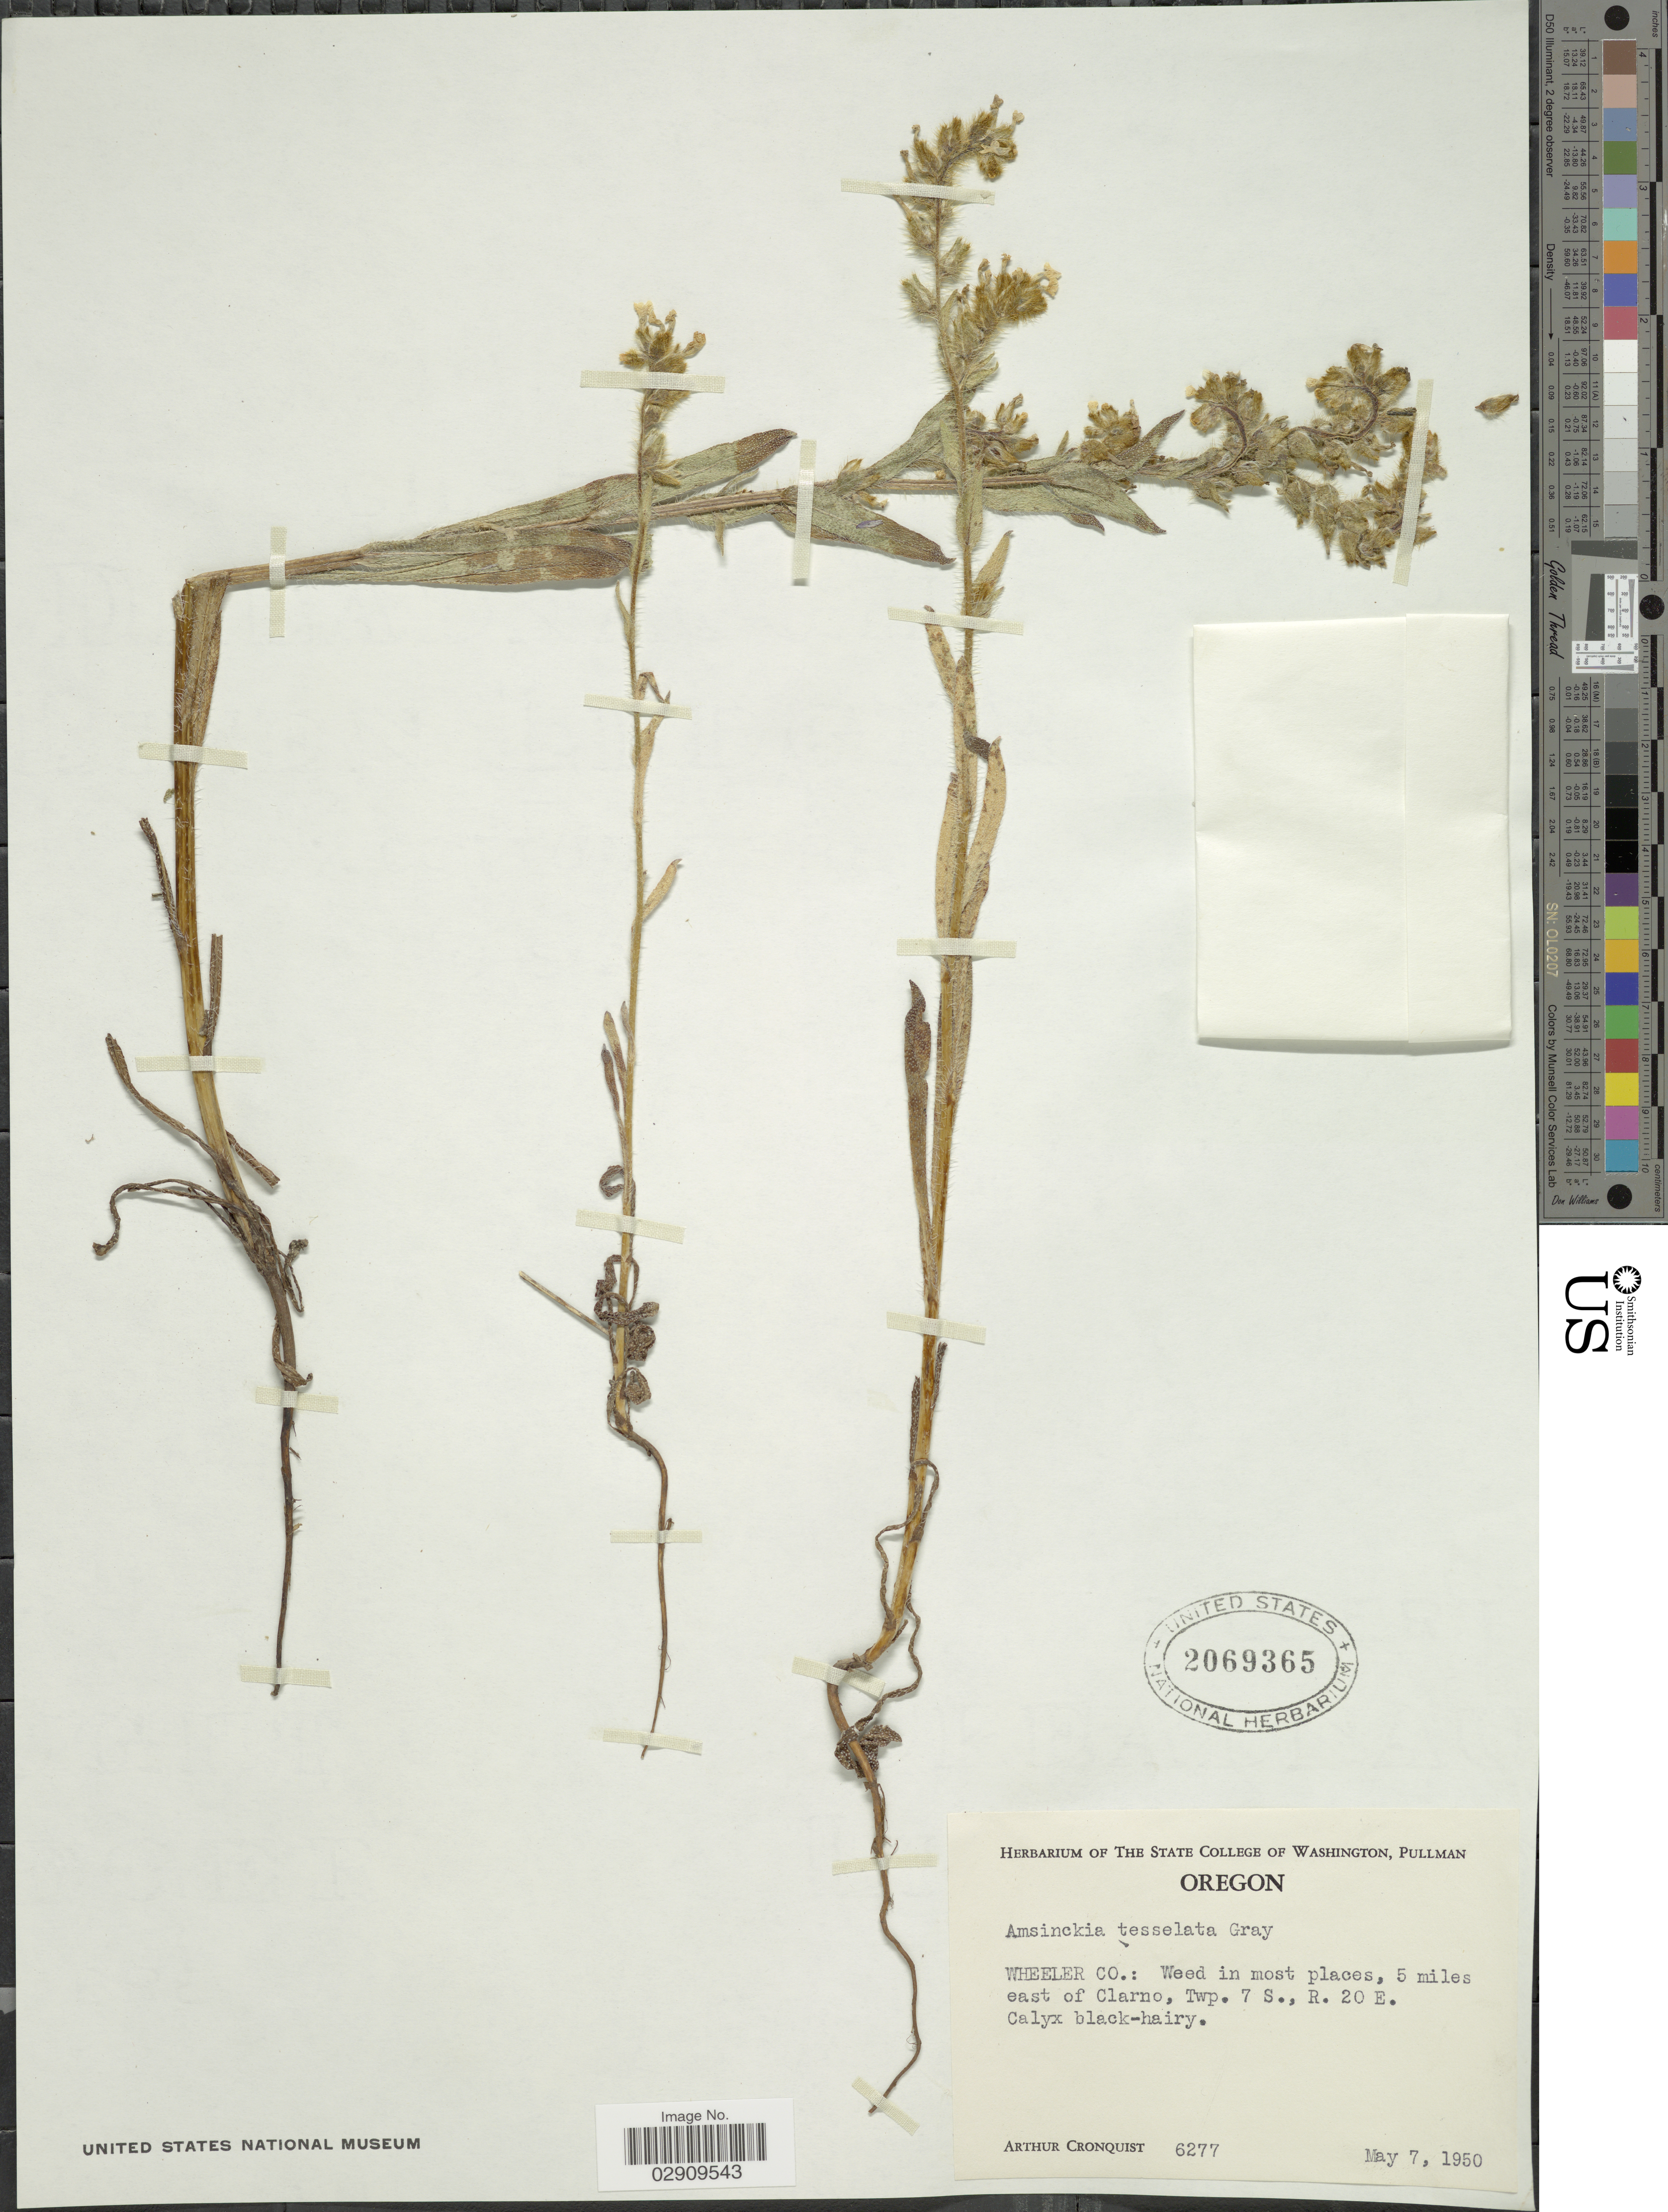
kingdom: Plantae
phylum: Tracheophyta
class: Magnoliopsida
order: Boraginales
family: Boraginaceae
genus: Amsinckia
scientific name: Amsinckia tessellata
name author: A. Gray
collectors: A. J. Cronquist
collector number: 6277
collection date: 1950-05-07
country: United States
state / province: Oregon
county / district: Wheeler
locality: Wheeler Co.: Weed in most places, 5 miles east of Clarno, Twp. 7 S., R. 20 E.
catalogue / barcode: US 2069365